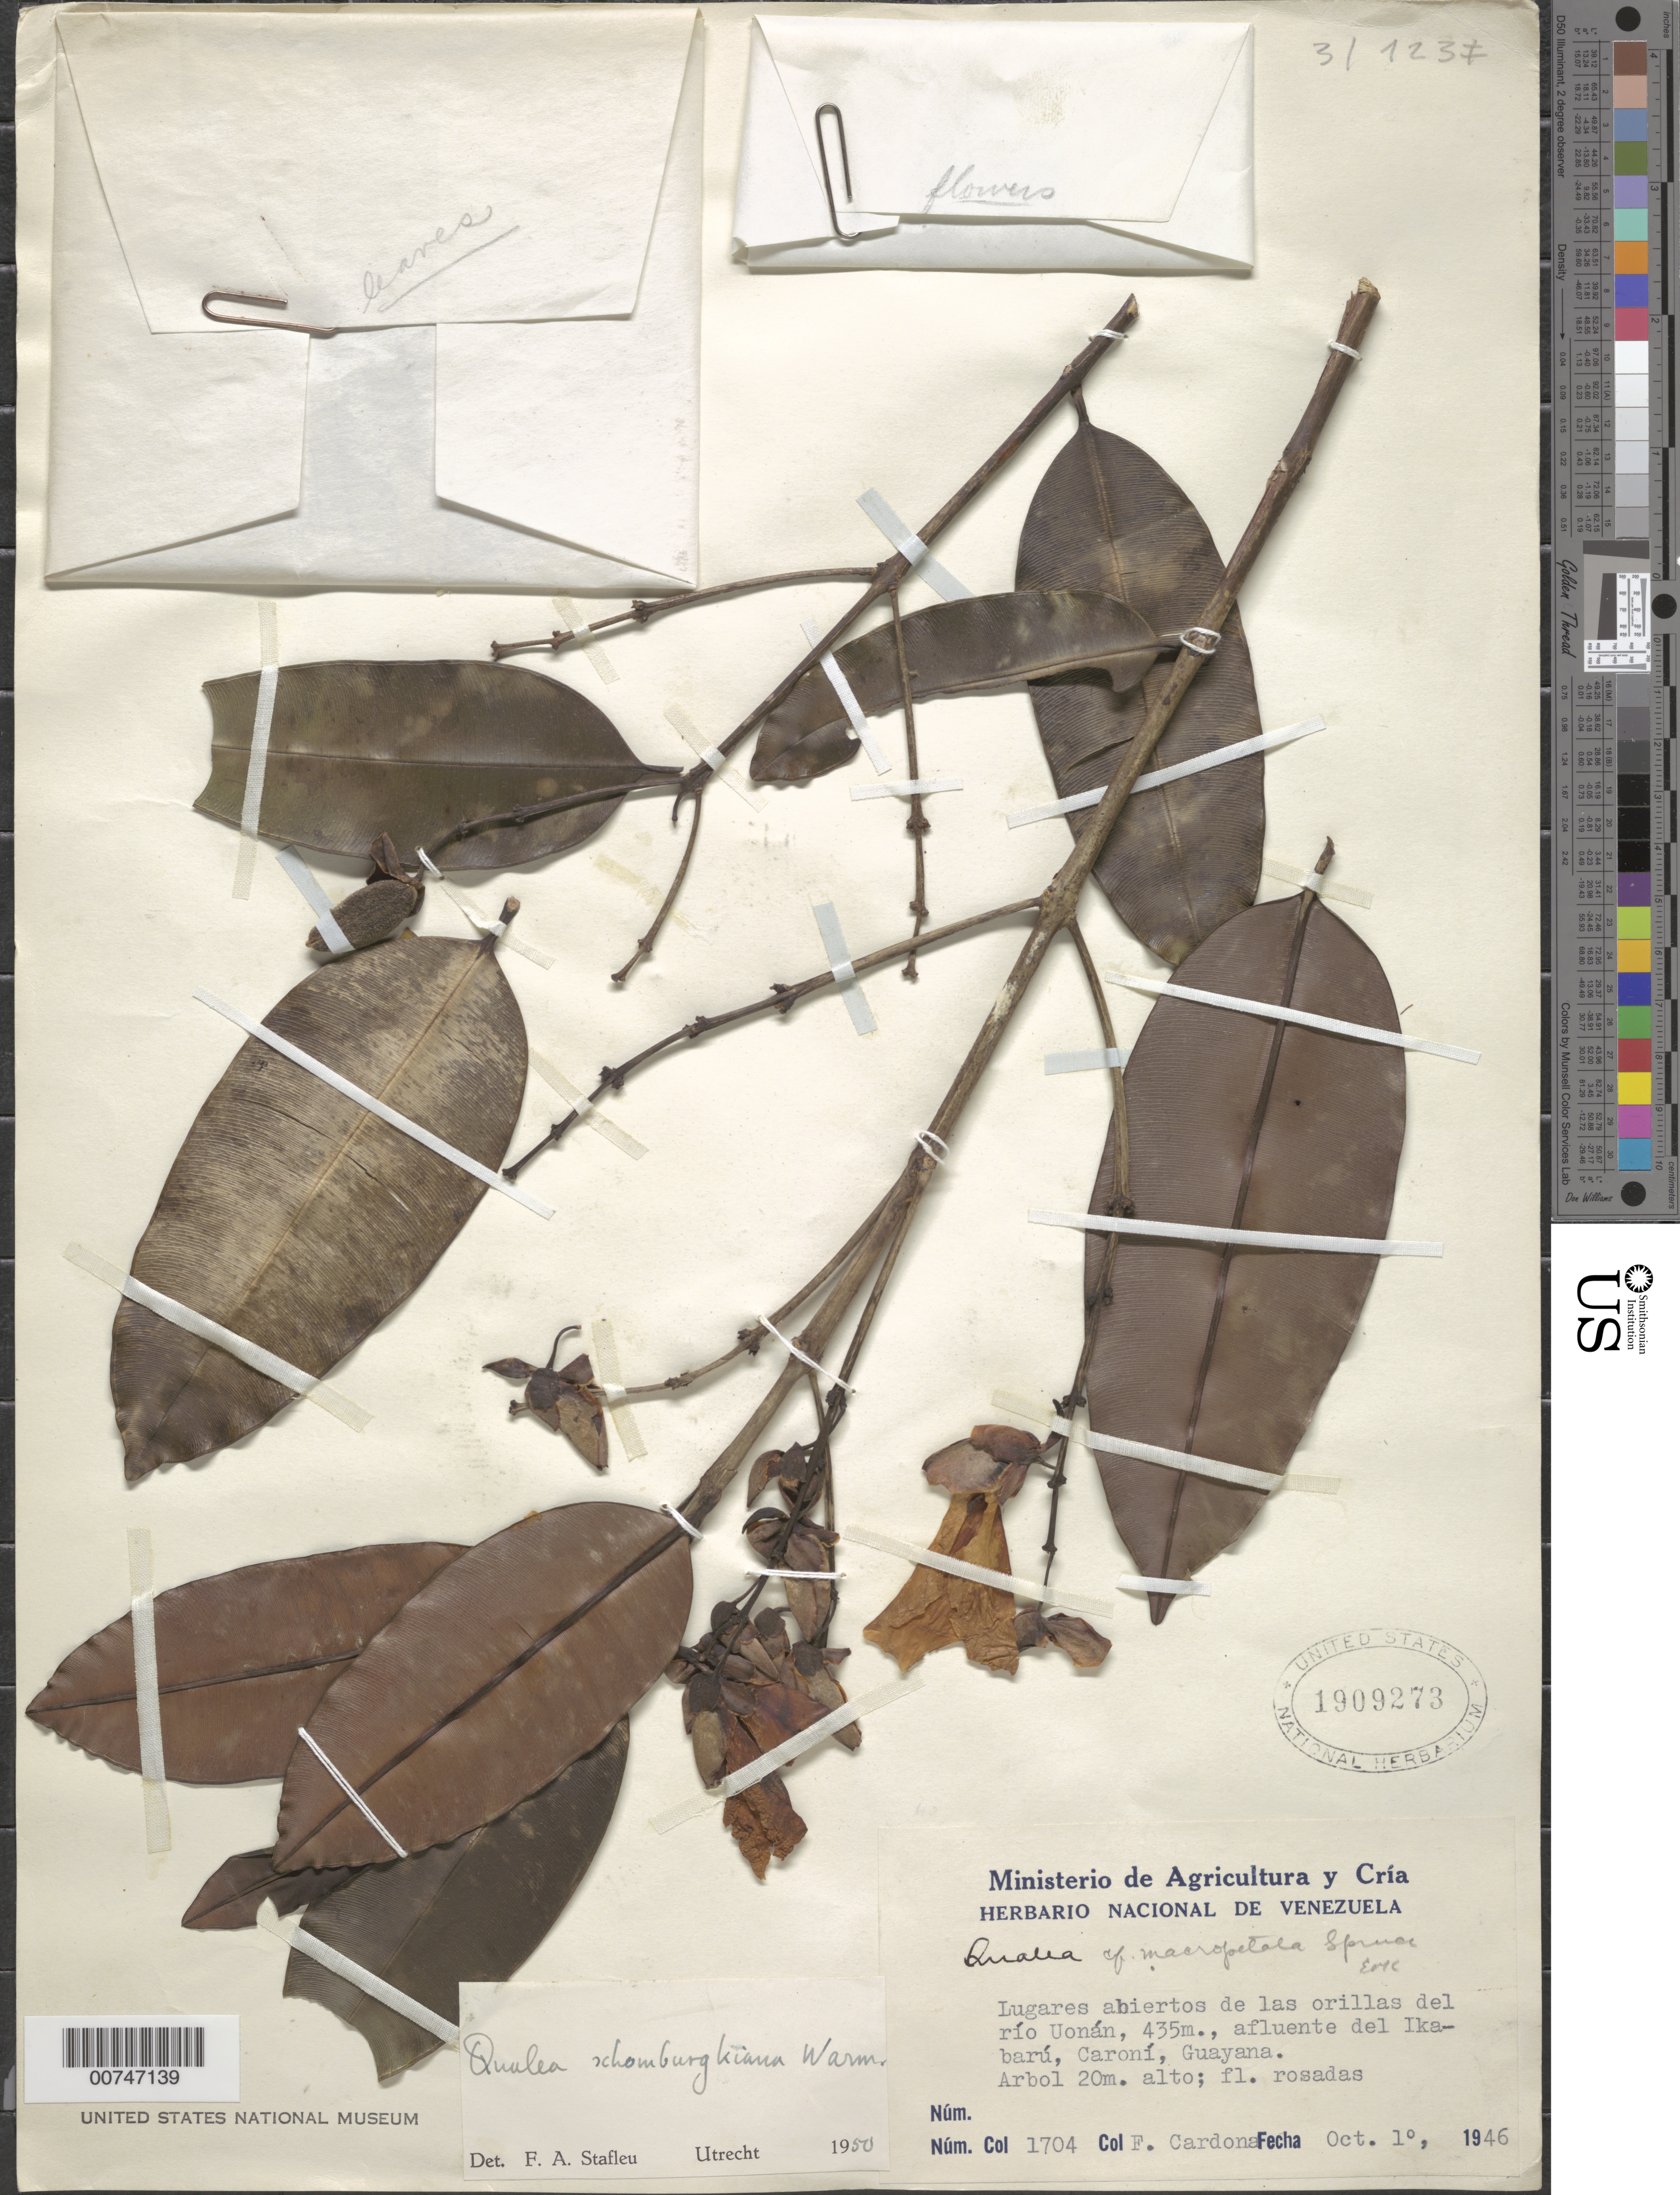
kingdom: Plantae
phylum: Tracheophyta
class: Magnoliopsida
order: Myrtales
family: Vochysiaceae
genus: Qualea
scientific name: Qualea schomburgkiana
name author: Warm.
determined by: Stafleu, F. A.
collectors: F. Cardona Puig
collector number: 1704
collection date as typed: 1-Oct-46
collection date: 1946-10-01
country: Venezuela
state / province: Bolívar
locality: Río Uonán, affl del Ikabarú, Caroní (Guayana)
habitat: Open areas along river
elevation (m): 435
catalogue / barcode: US 1909273